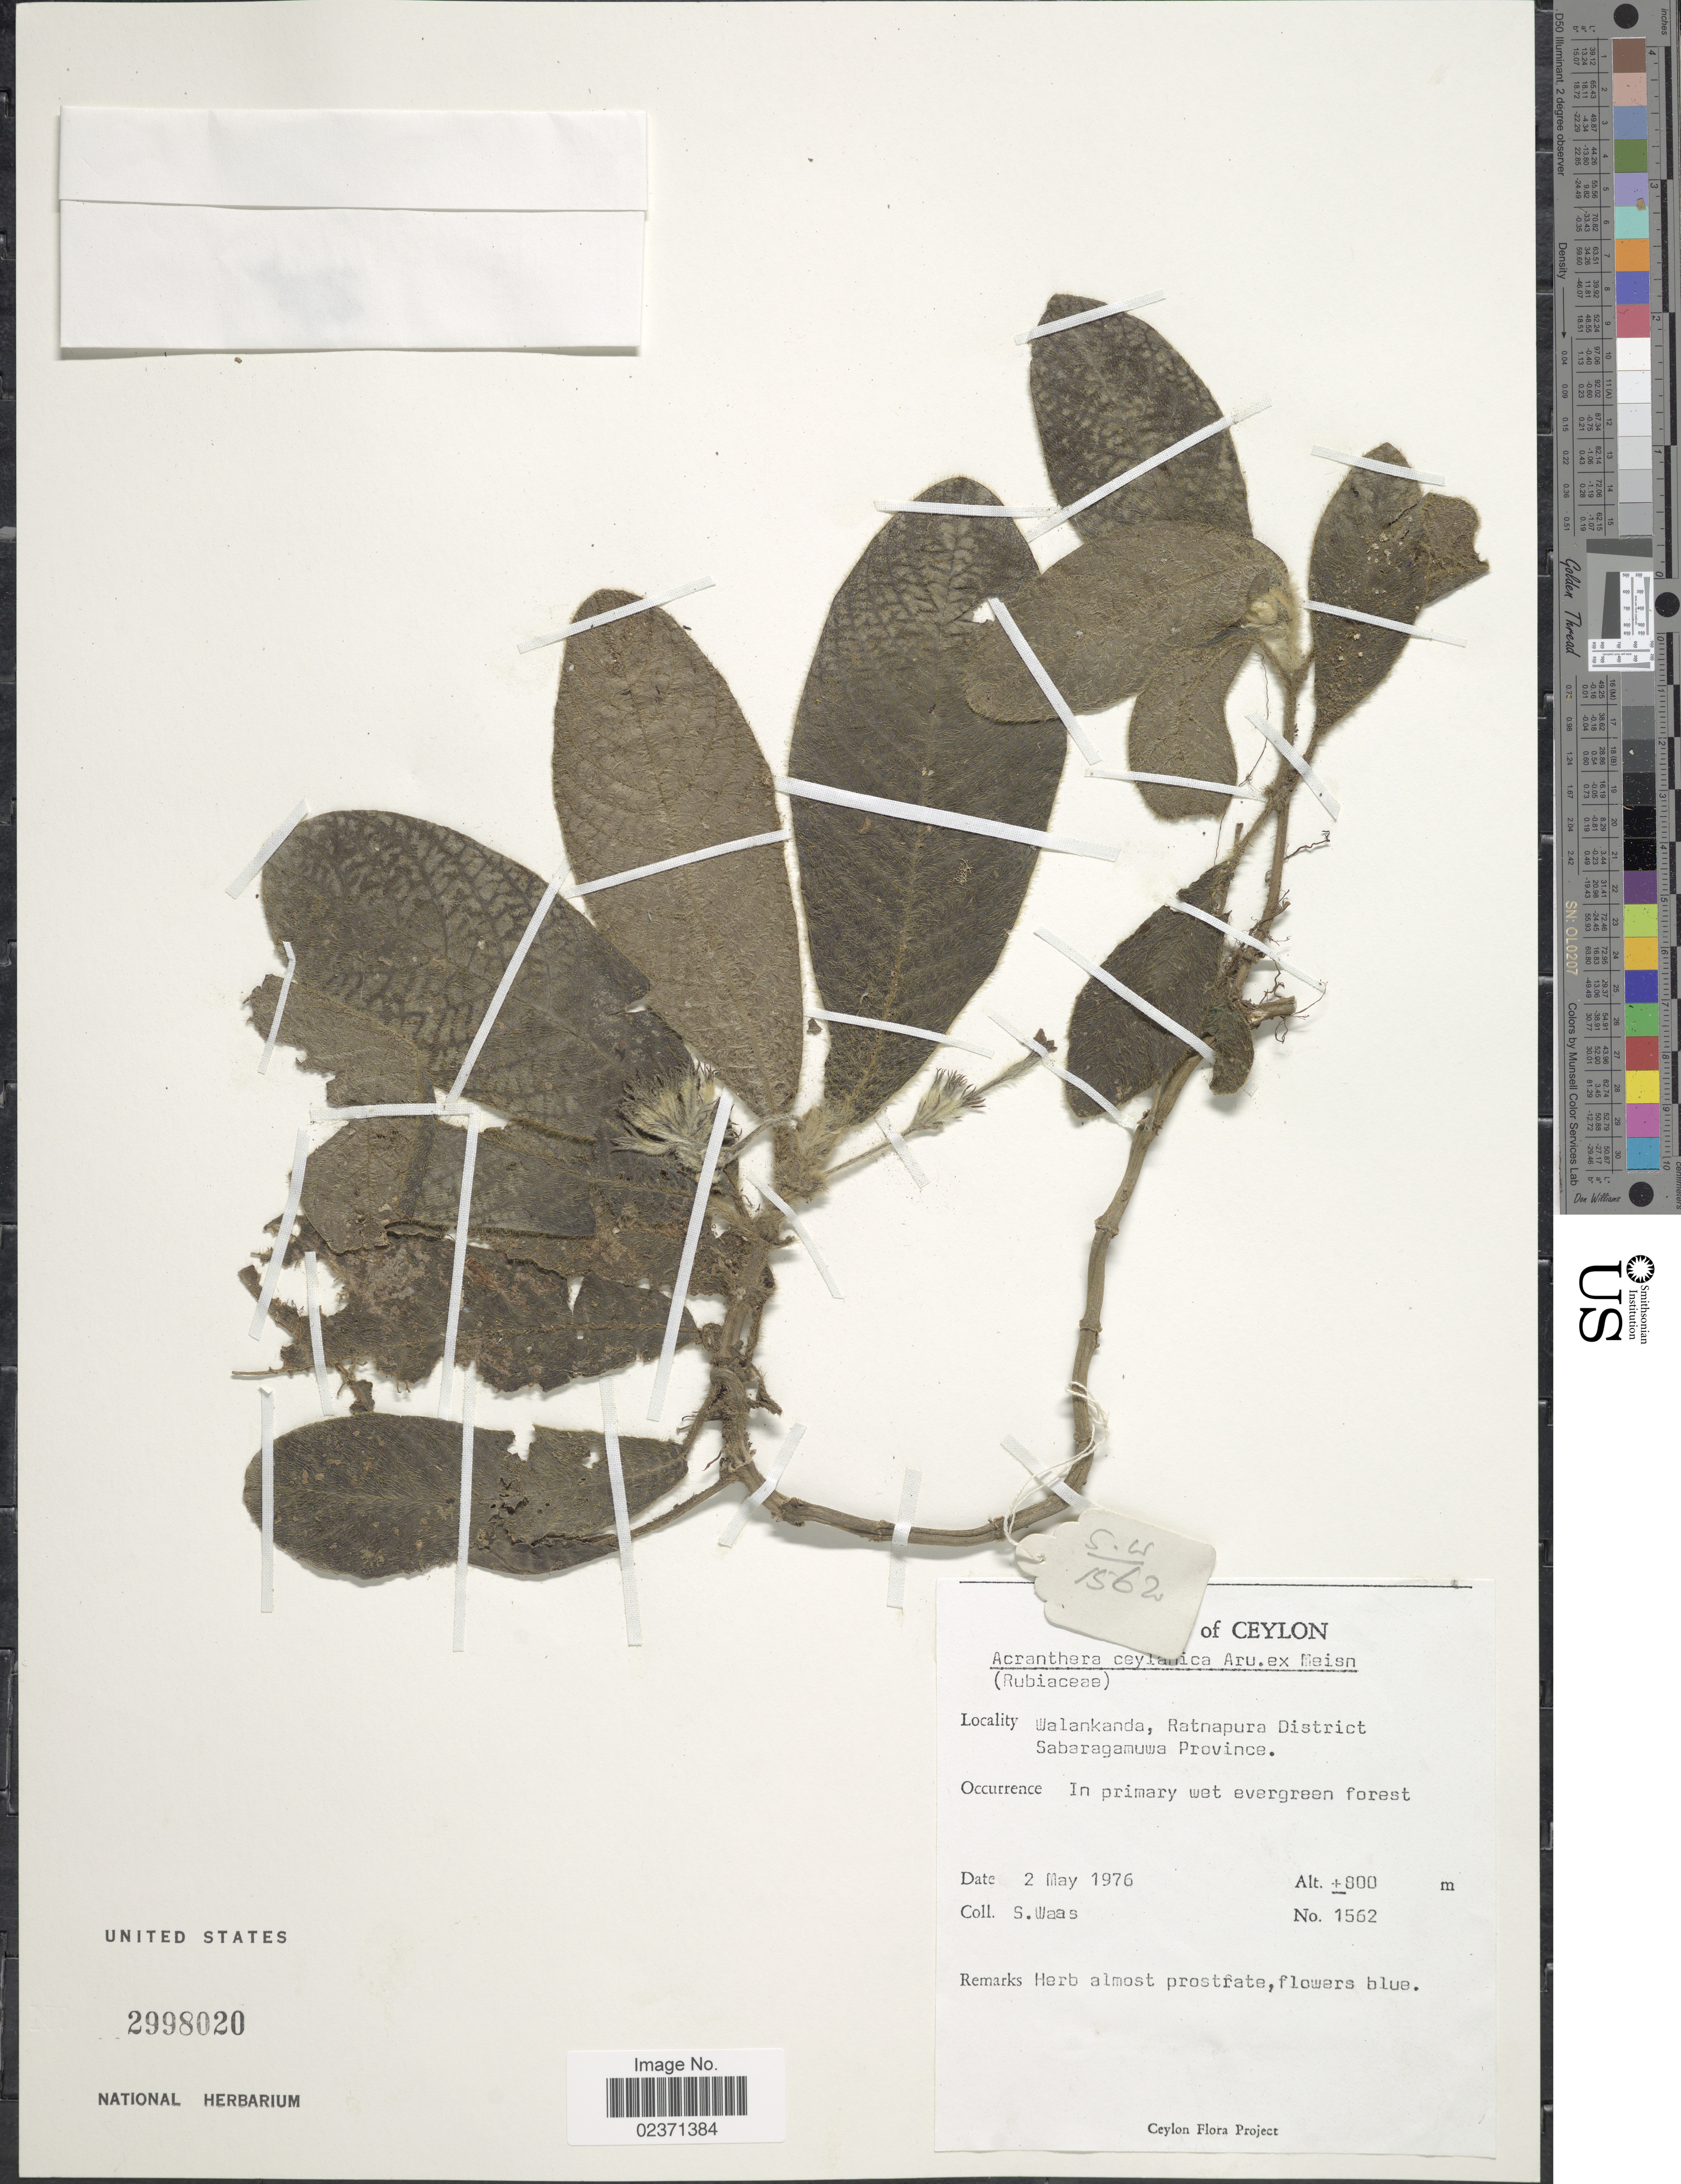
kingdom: Plantae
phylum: Tracheophyta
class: Magnoliopsida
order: Gentianales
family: Rubiaceae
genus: Acranthera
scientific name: Acranthera zeylanica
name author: Arn.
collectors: S. Waas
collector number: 1562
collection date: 1976-05-02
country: Sri Lanka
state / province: Sabaragamuwa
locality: Ceylon. Walankanda, Ratnapura District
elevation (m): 800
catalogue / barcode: US 2998020